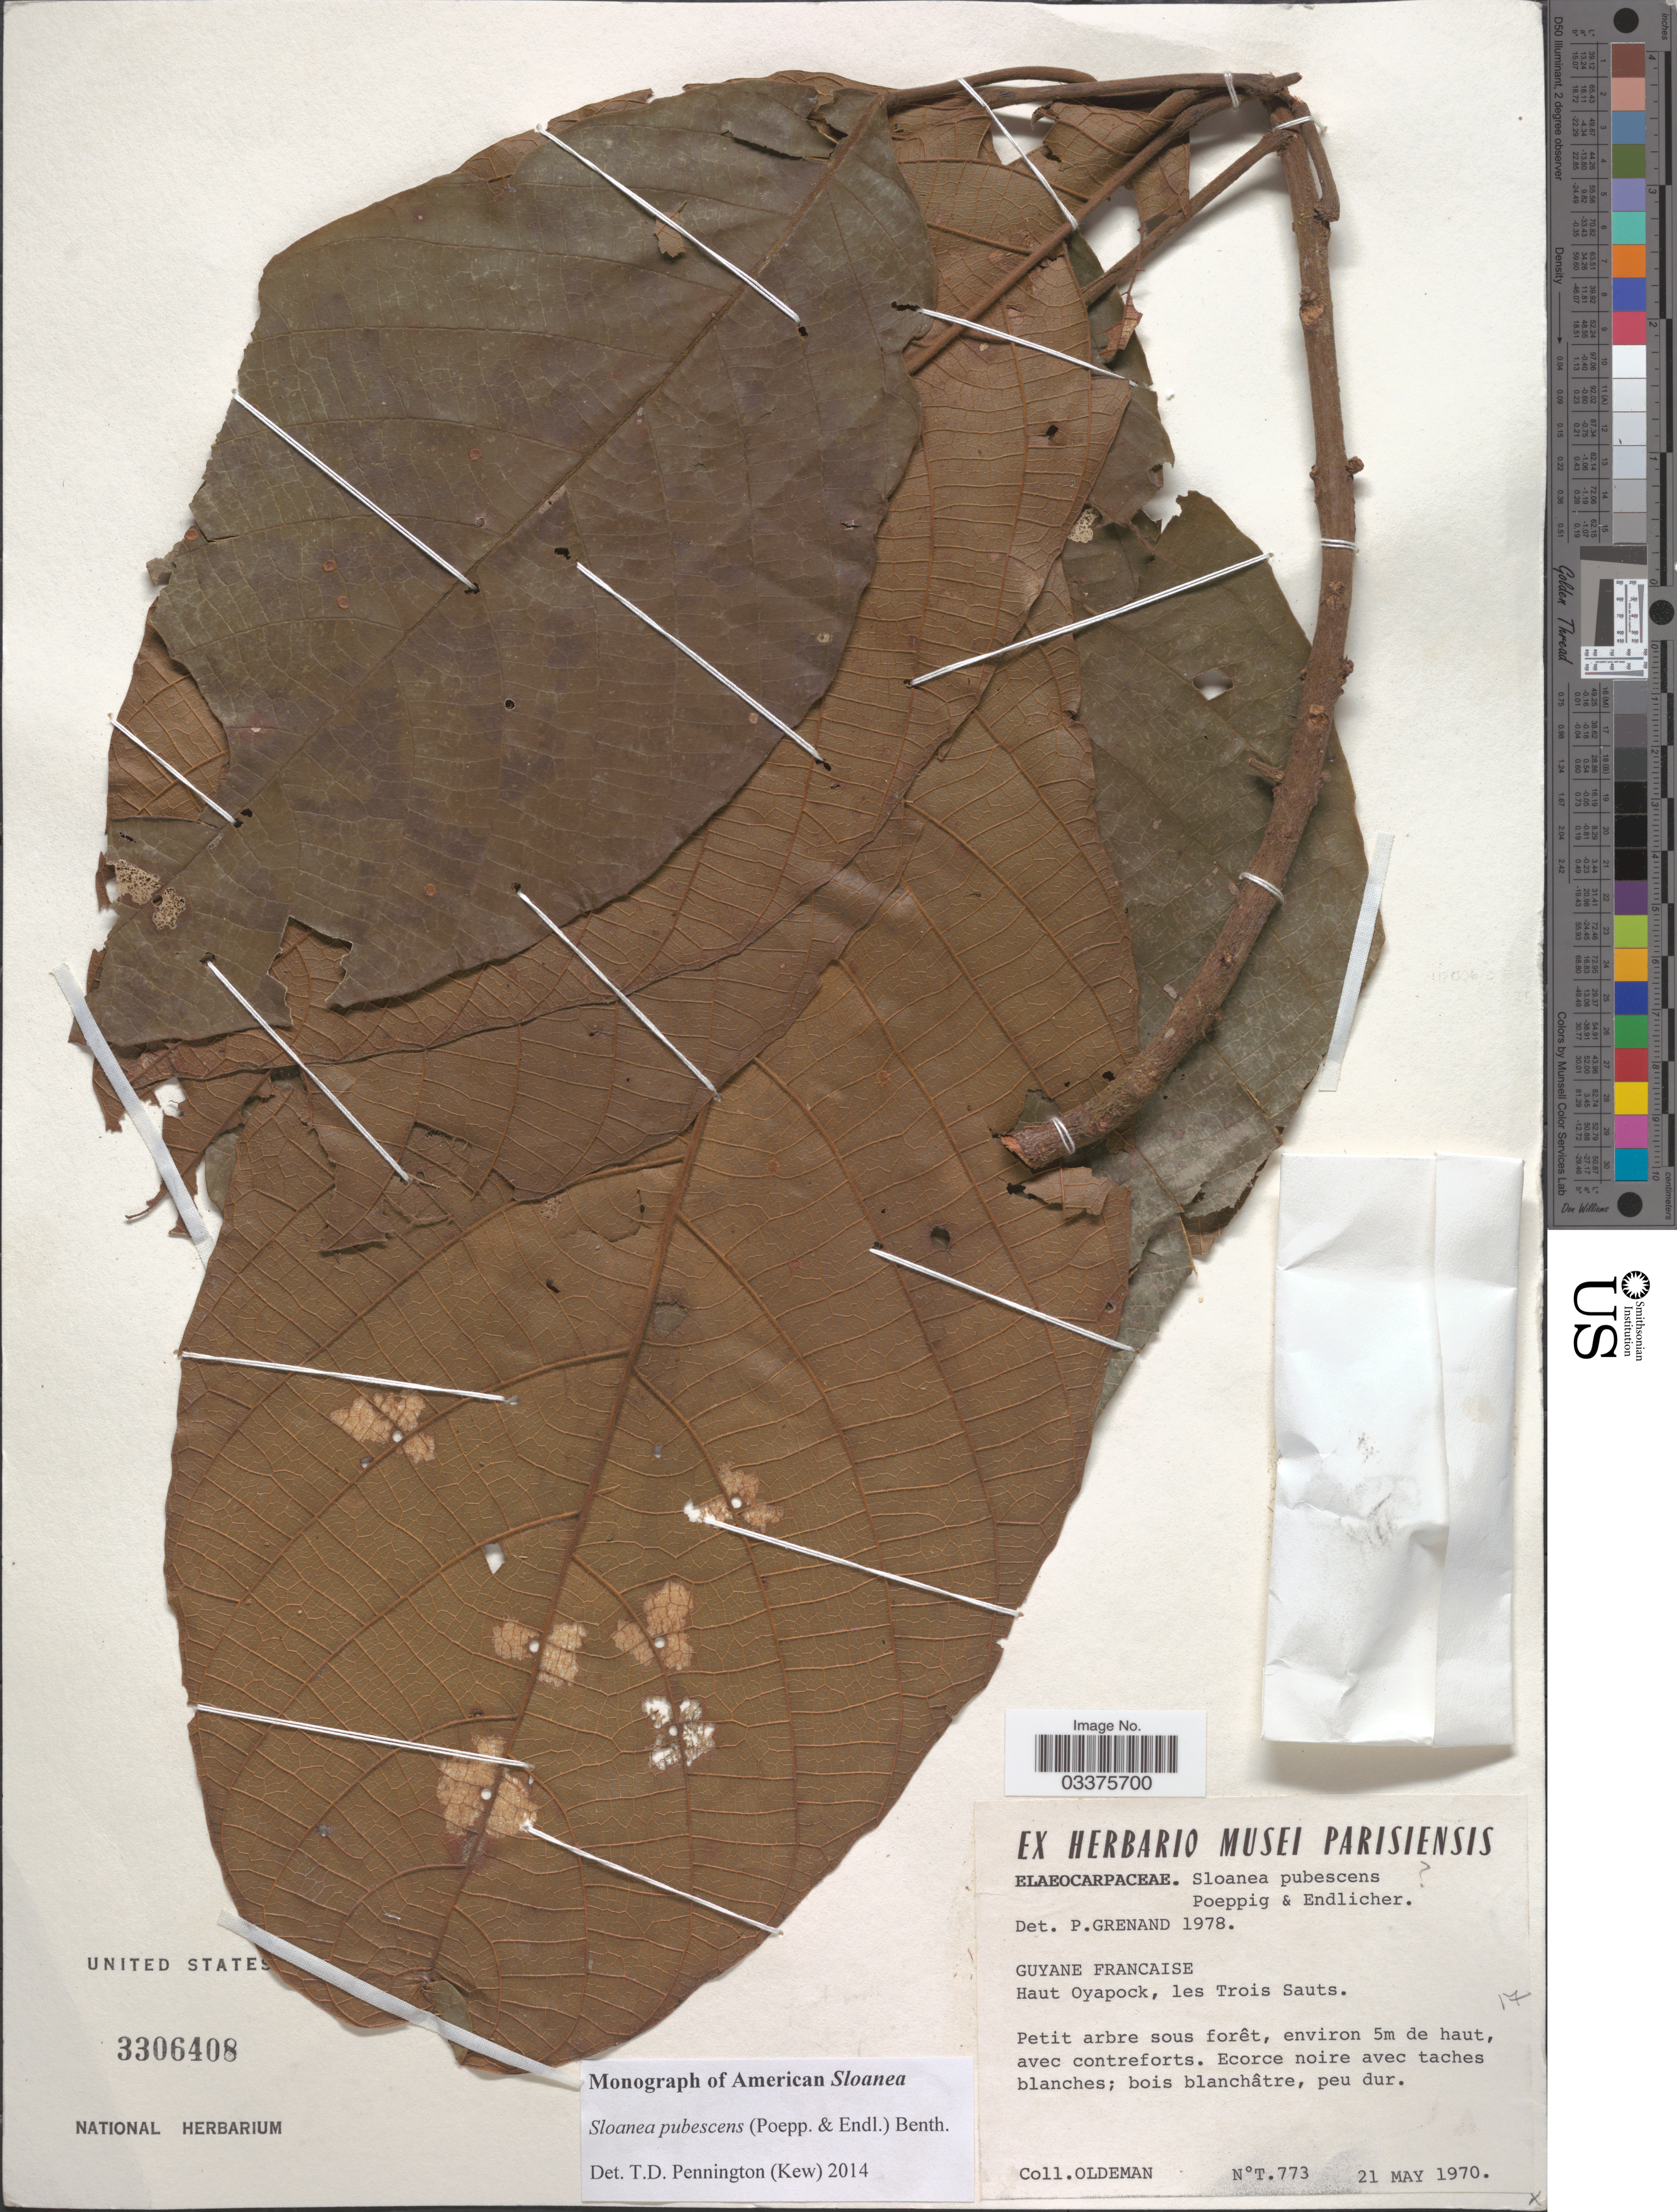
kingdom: Plantae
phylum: Tracheophyta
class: Magnoliopsida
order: Oxalidales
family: Elaeocarpaceae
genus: Sloanea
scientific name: Sloanea pubescens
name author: (Poepp. & Endl.) Benth.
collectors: -- Oldeman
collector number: T773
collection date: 1970-05-21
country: French Guiana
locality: Guyane Francaise. Haut Oyapock, les Trois Sauts.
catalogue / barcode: US 3306408